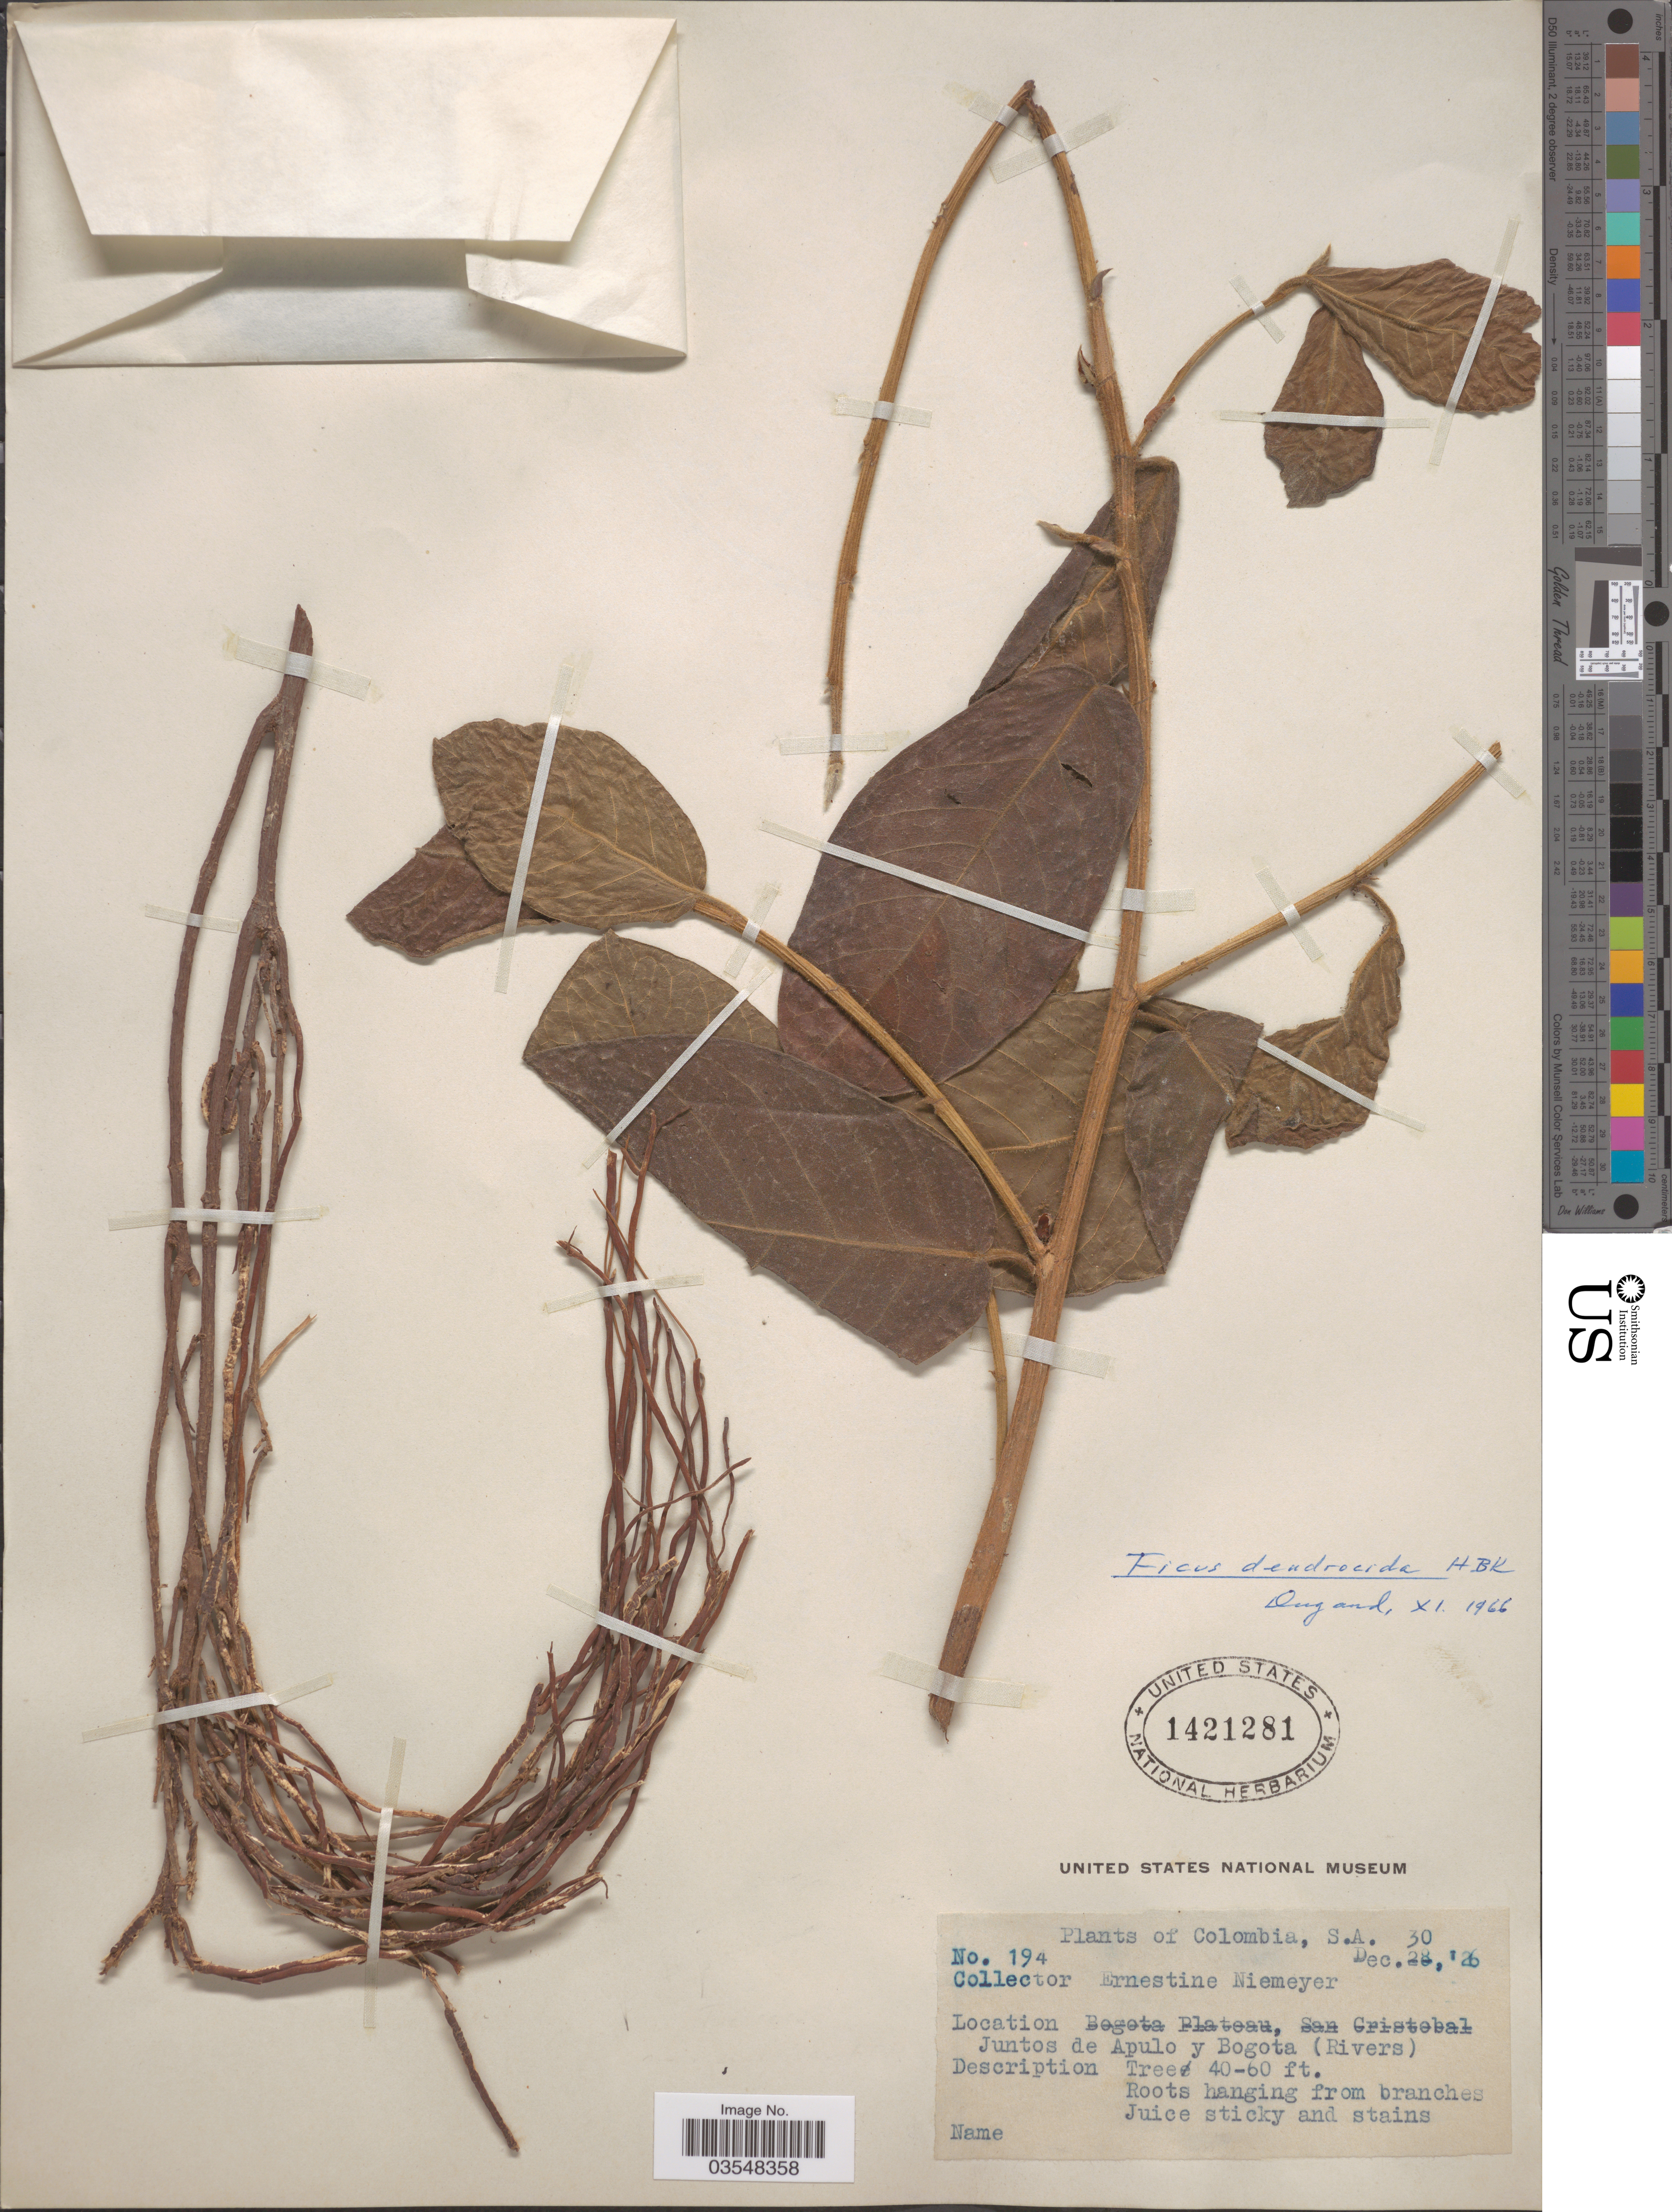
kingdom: Plantae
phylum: Tracheophyta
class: Magnoliopsida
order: Rosales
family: Moraceae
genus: Ficus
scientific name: Ficus dendrocida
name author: Kunth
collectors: E. H. Niemeyer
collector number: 194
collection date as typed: Transcribed d/m/y: 30/12/26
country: Colombia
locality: Juntos de Apulo y Bogota (Rivers).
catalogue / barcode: US 1421281